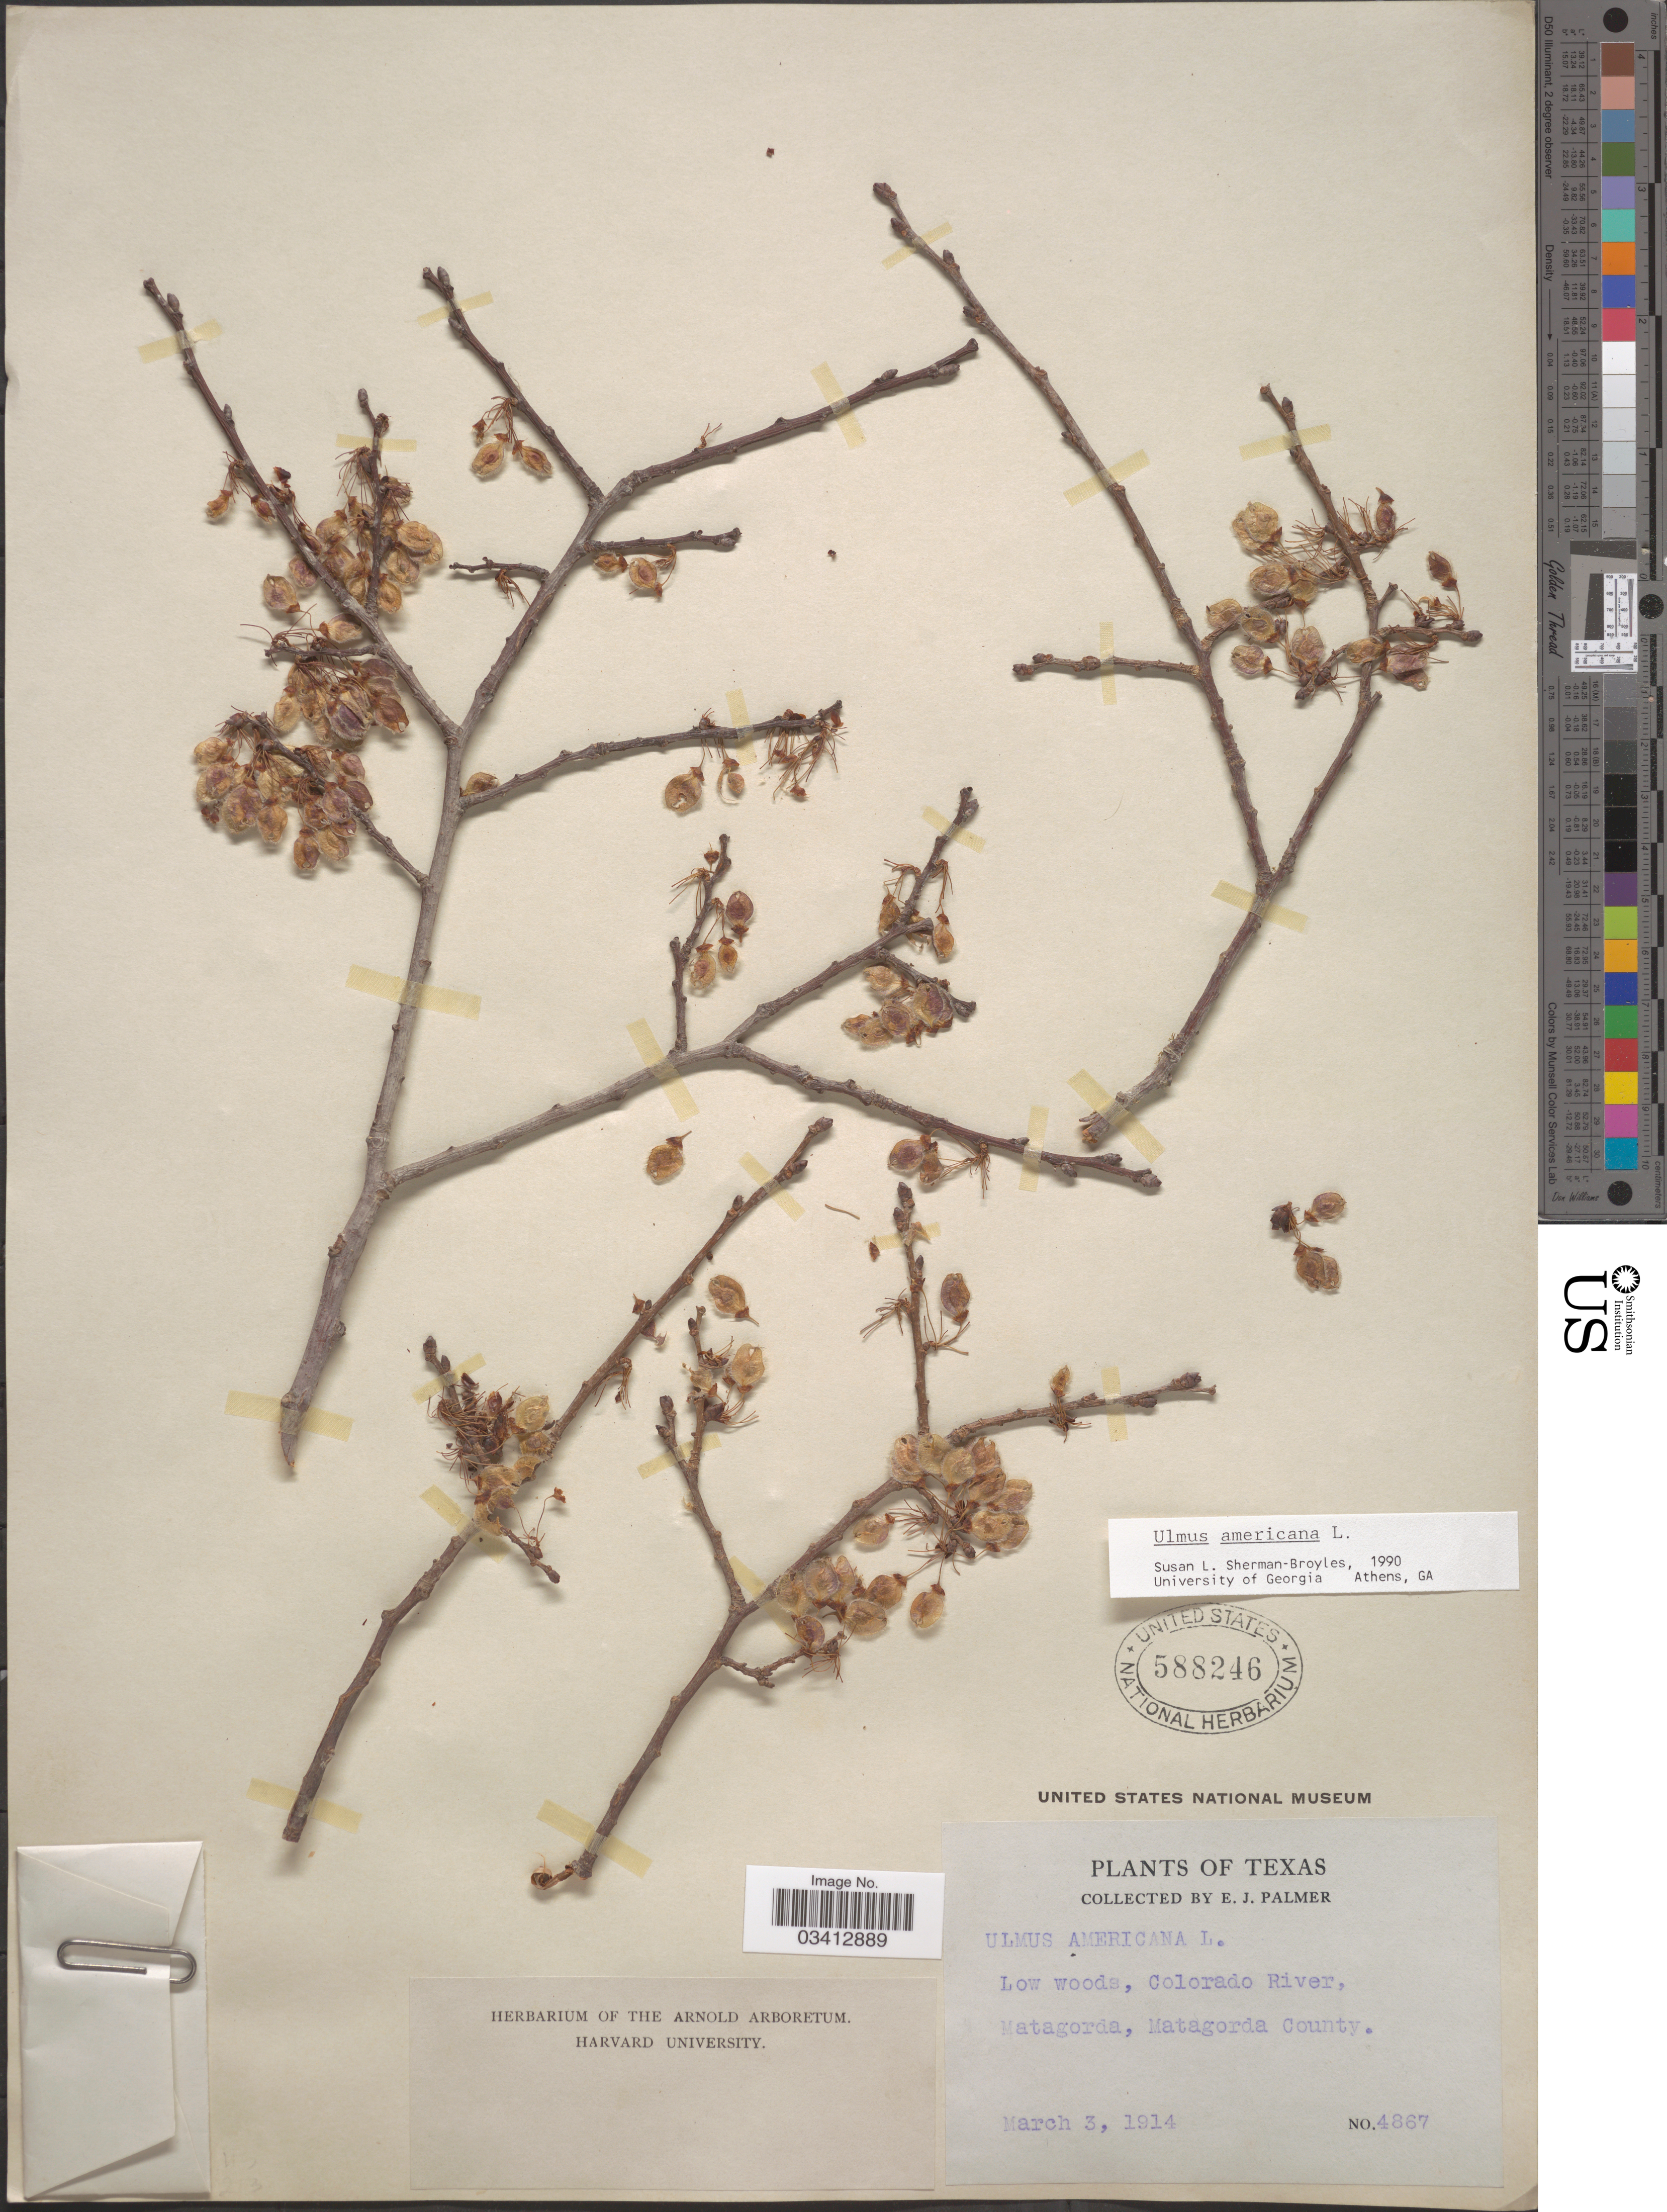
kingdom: Plantae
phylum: Tracheophyta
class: Magnoliopsida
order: Rosales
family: Ulmaceae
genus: Ulmus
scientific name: Ulmus americana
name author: L.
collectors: E. J. Palmer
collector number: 4867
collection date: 1914-03-03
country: United States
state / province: Texas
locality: Low woods, Colorado River, Matagorda, Matagorda County.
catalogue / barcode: US 588246